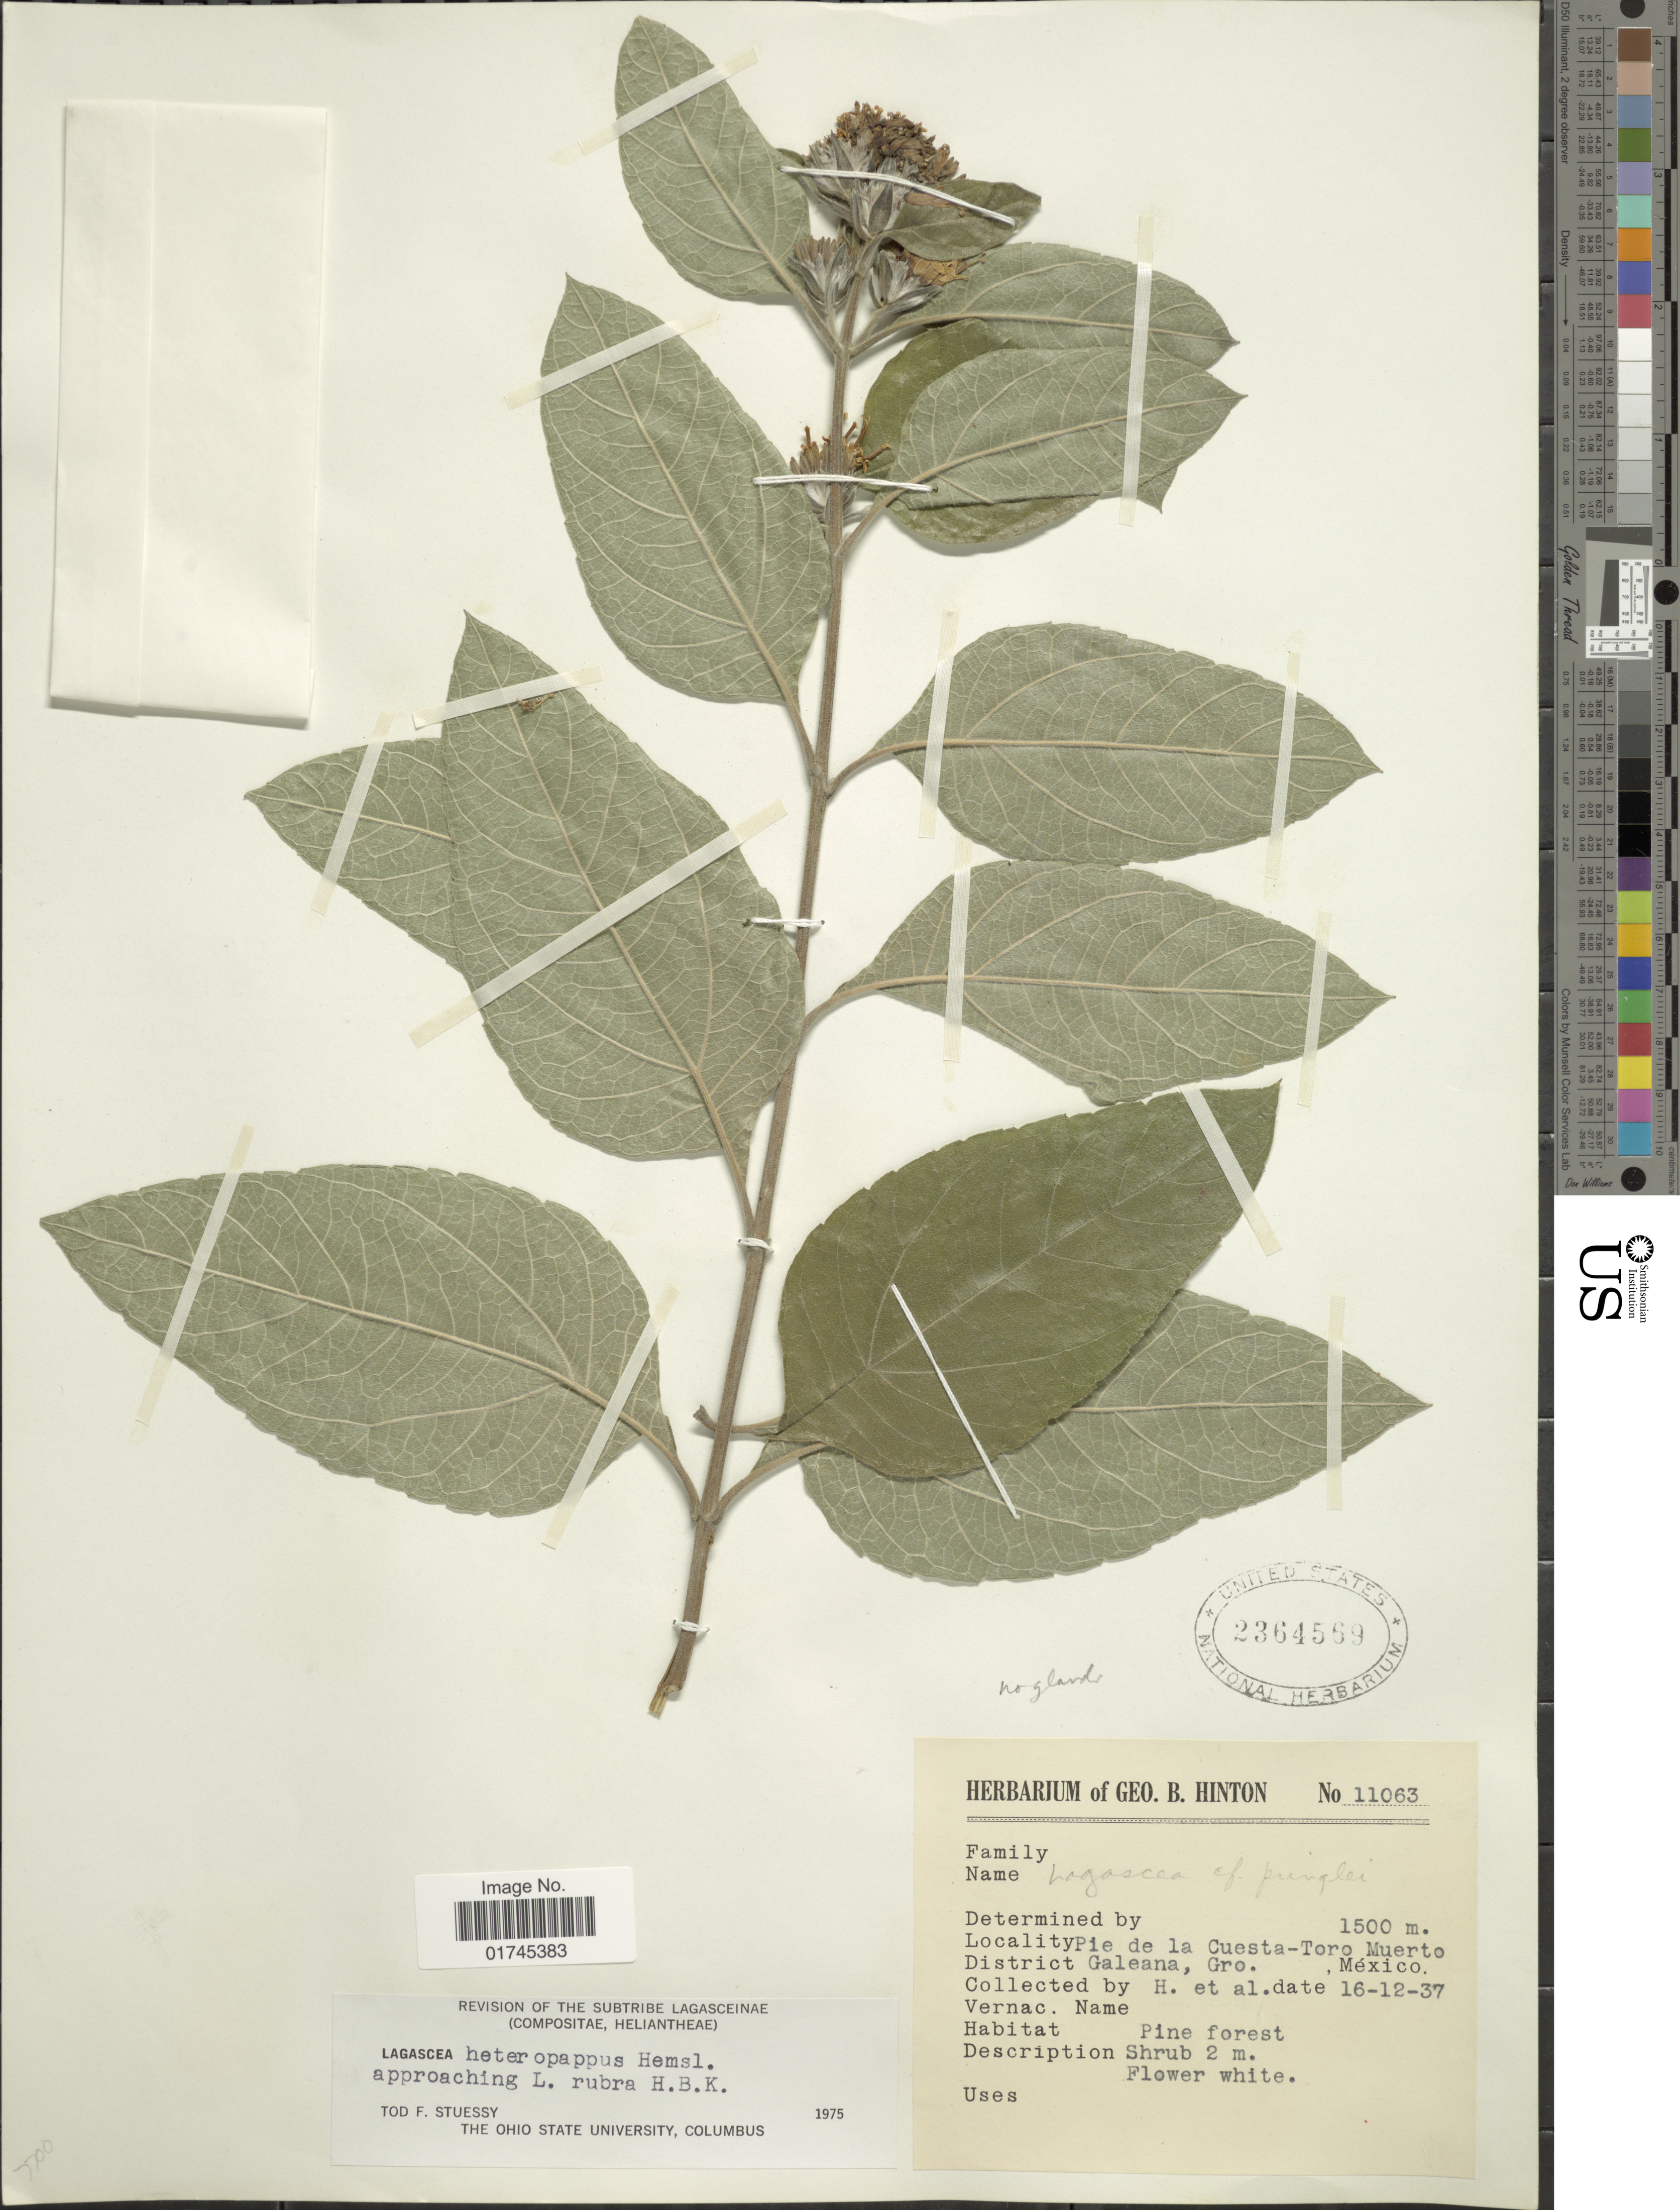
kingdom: Plantae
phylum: Tracheophyta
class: Magnoliopsida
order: Asterales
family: Asteraceae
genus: Lagascea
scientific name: Lagascea heteropappus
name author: Hemsl.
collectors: G. B. Hinton & et al.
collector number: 11063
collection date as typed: Transcribed d/m/y: 16/12/37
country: Mexico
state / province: Guerrero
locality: Pie de la Cuesta-Toro Muerto, District Galeana.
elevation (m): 1500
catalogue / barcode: US 2364569